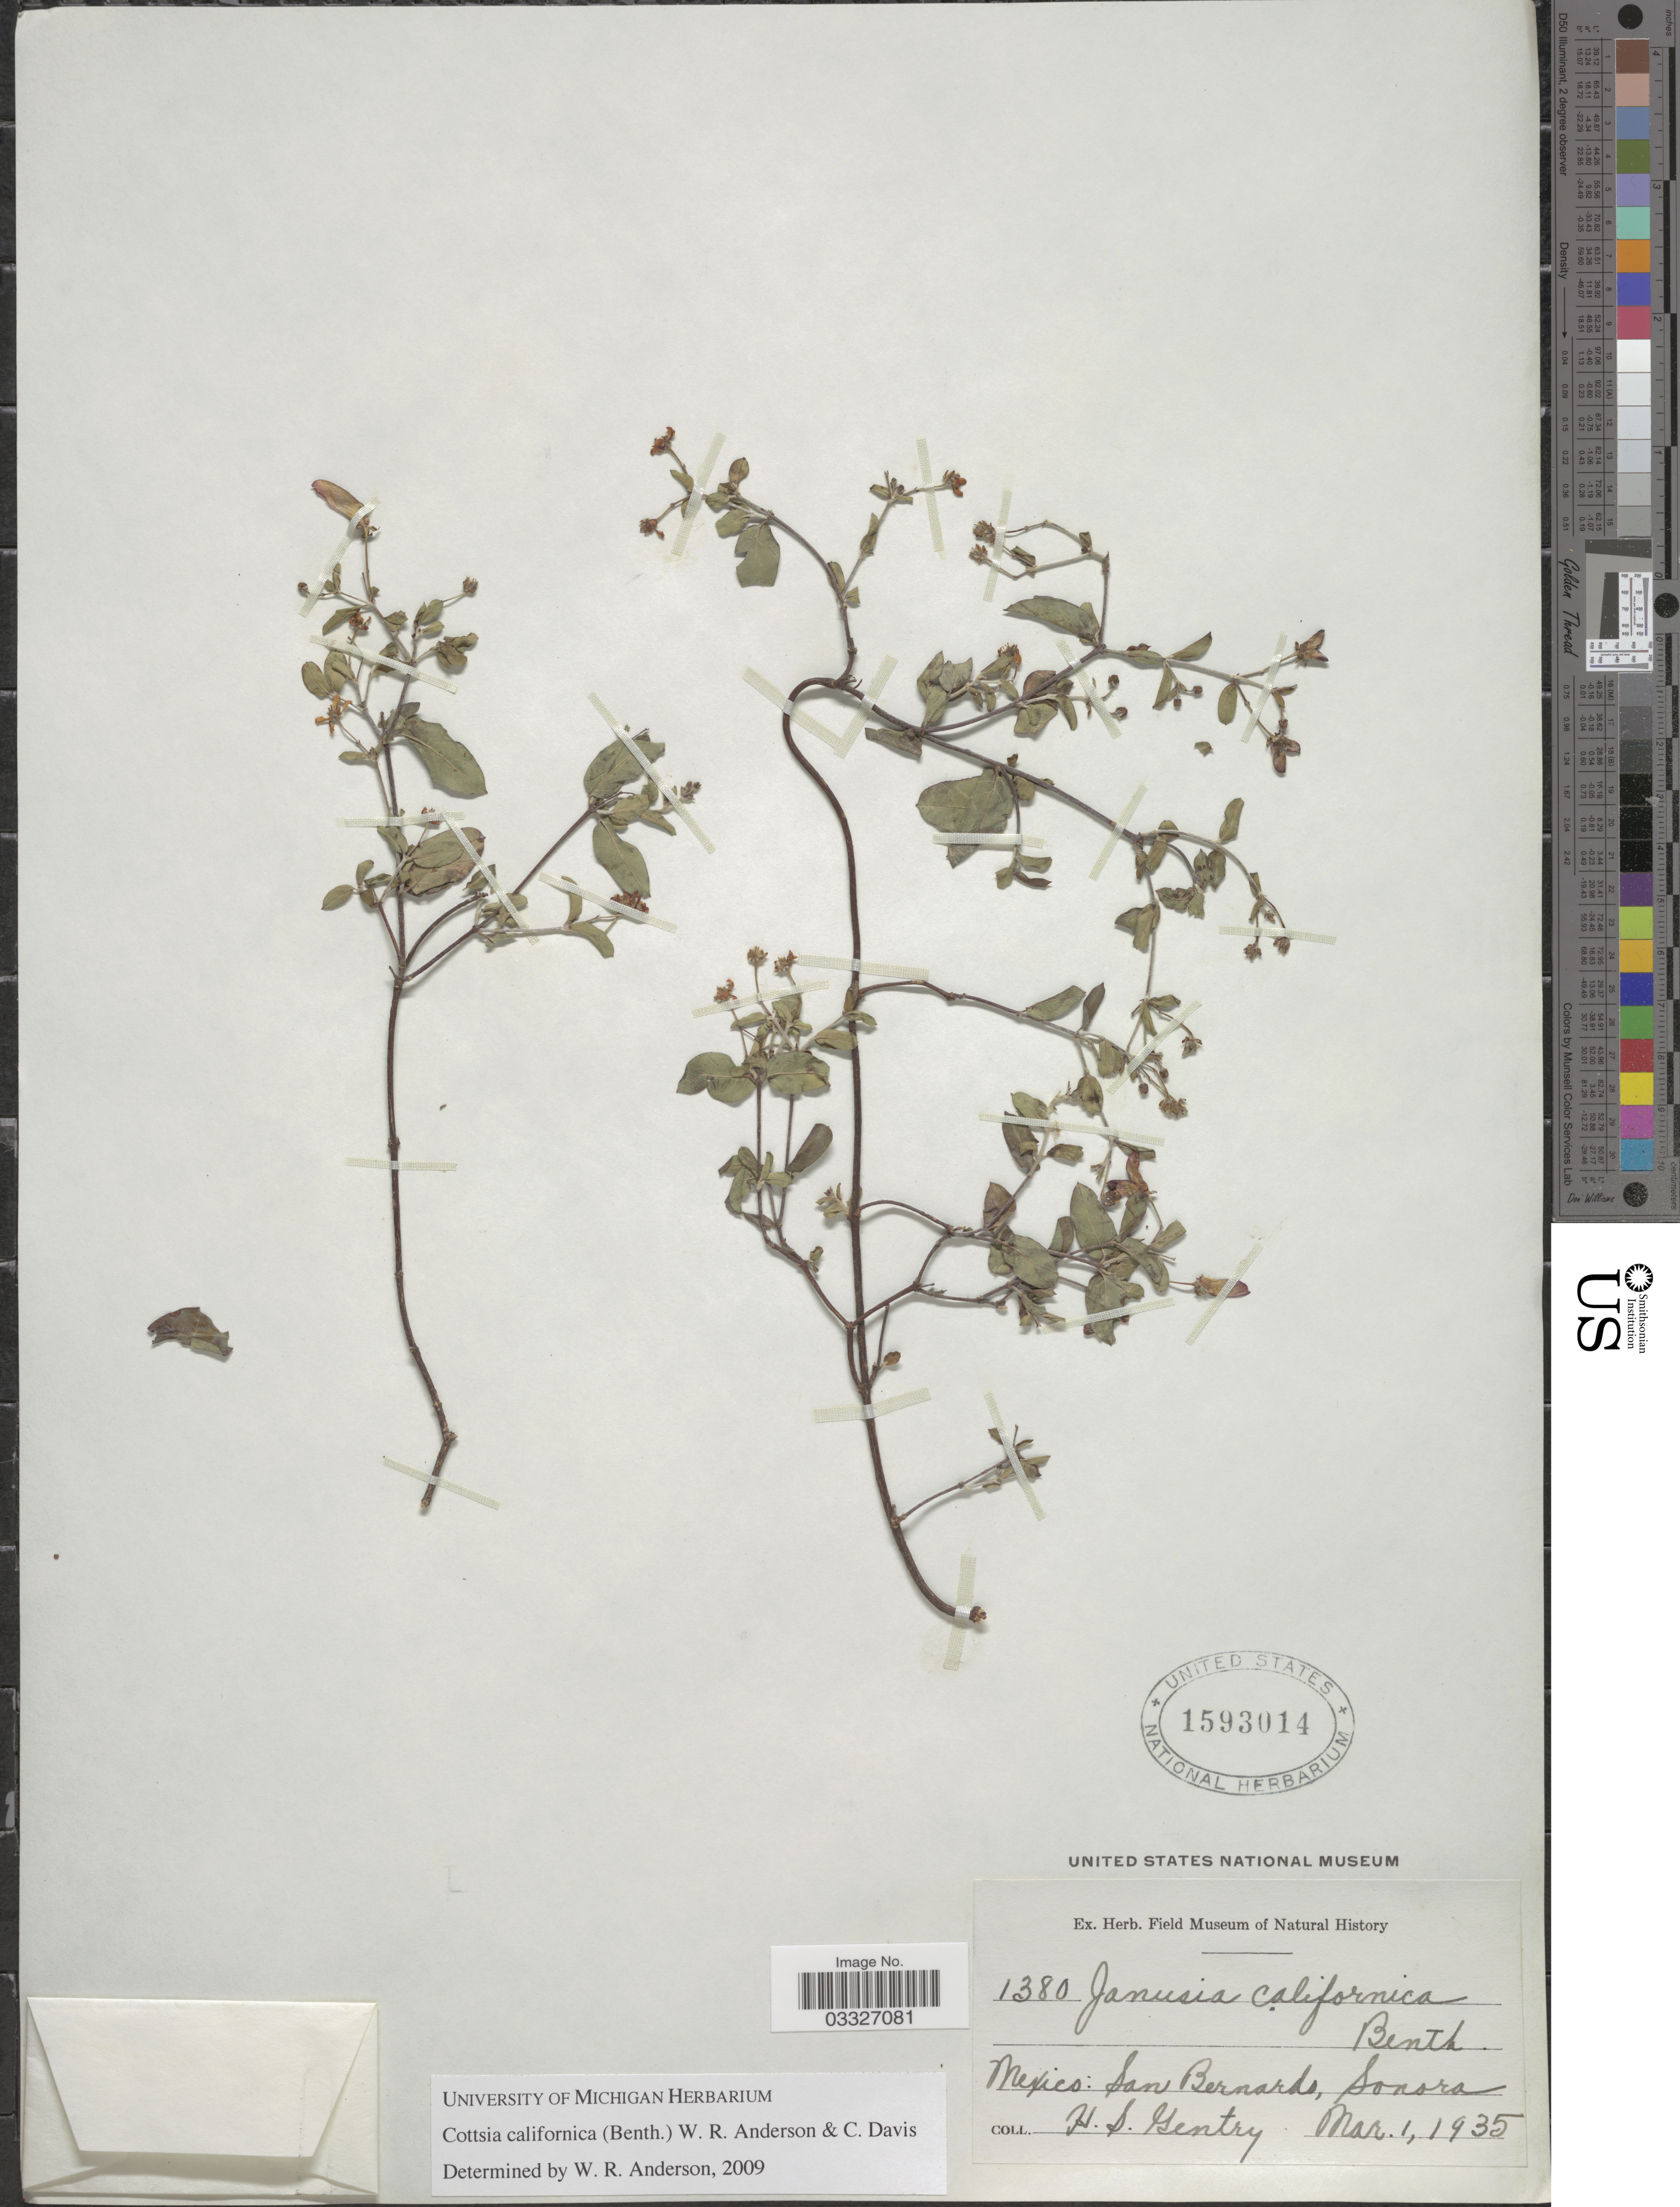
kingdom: Plantae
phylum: Tracheophyta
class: Magnoliopsida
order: Malpighiales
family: Malpighiaceae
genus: Cottsia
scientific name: Cottsia californica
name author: (Benth.) W.R. Anderson & C. Davis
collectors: H. S. Gentry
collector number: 1380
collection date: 1935-03-01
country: Mexico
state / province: Sonora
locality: San Bernardo.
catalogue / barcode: US 1593014